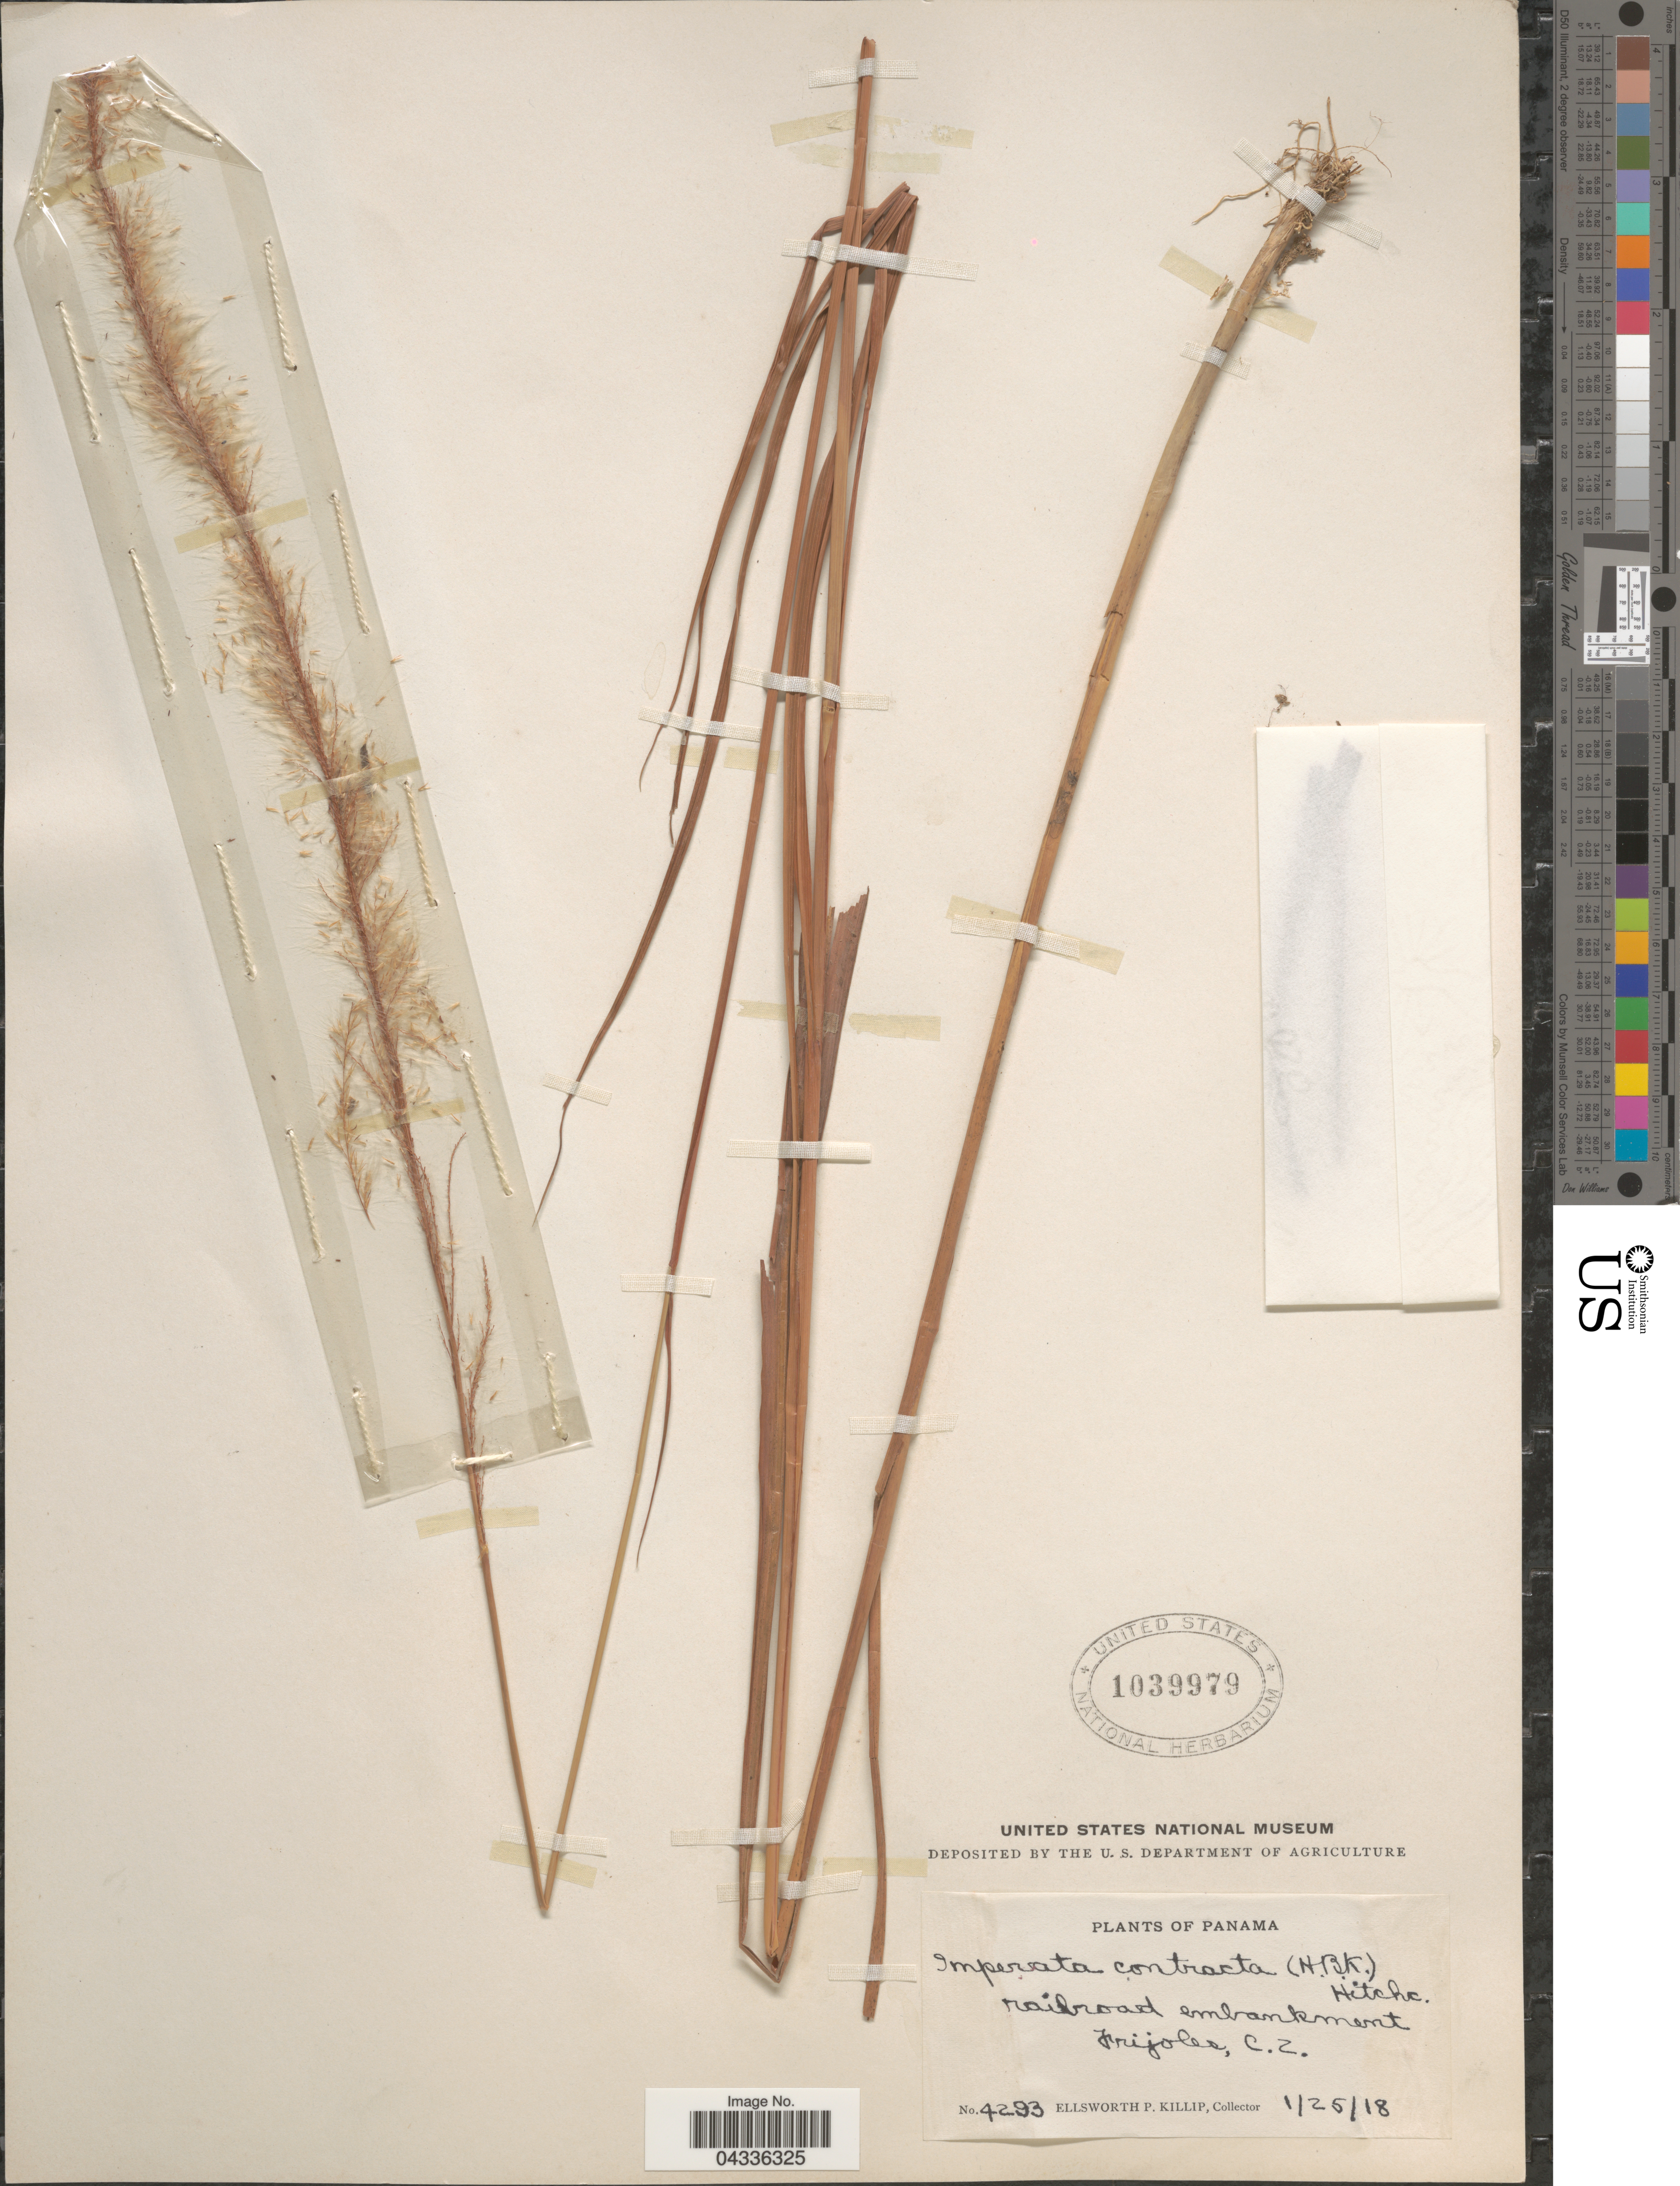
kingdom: Plantae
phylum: Tracheophyta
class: Liliopsida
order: Poales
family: Poaceae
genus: Imperata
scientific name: Imperata contracta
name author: (Kunth) Hitchc.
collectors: E. P. Killip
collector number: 4293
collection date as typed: Transcribed d/m/y: 25/1/18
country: Panama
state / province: Colón / Panamá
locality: Railroad embankment. Frijoles, C.Z.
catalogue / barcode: US 1039979